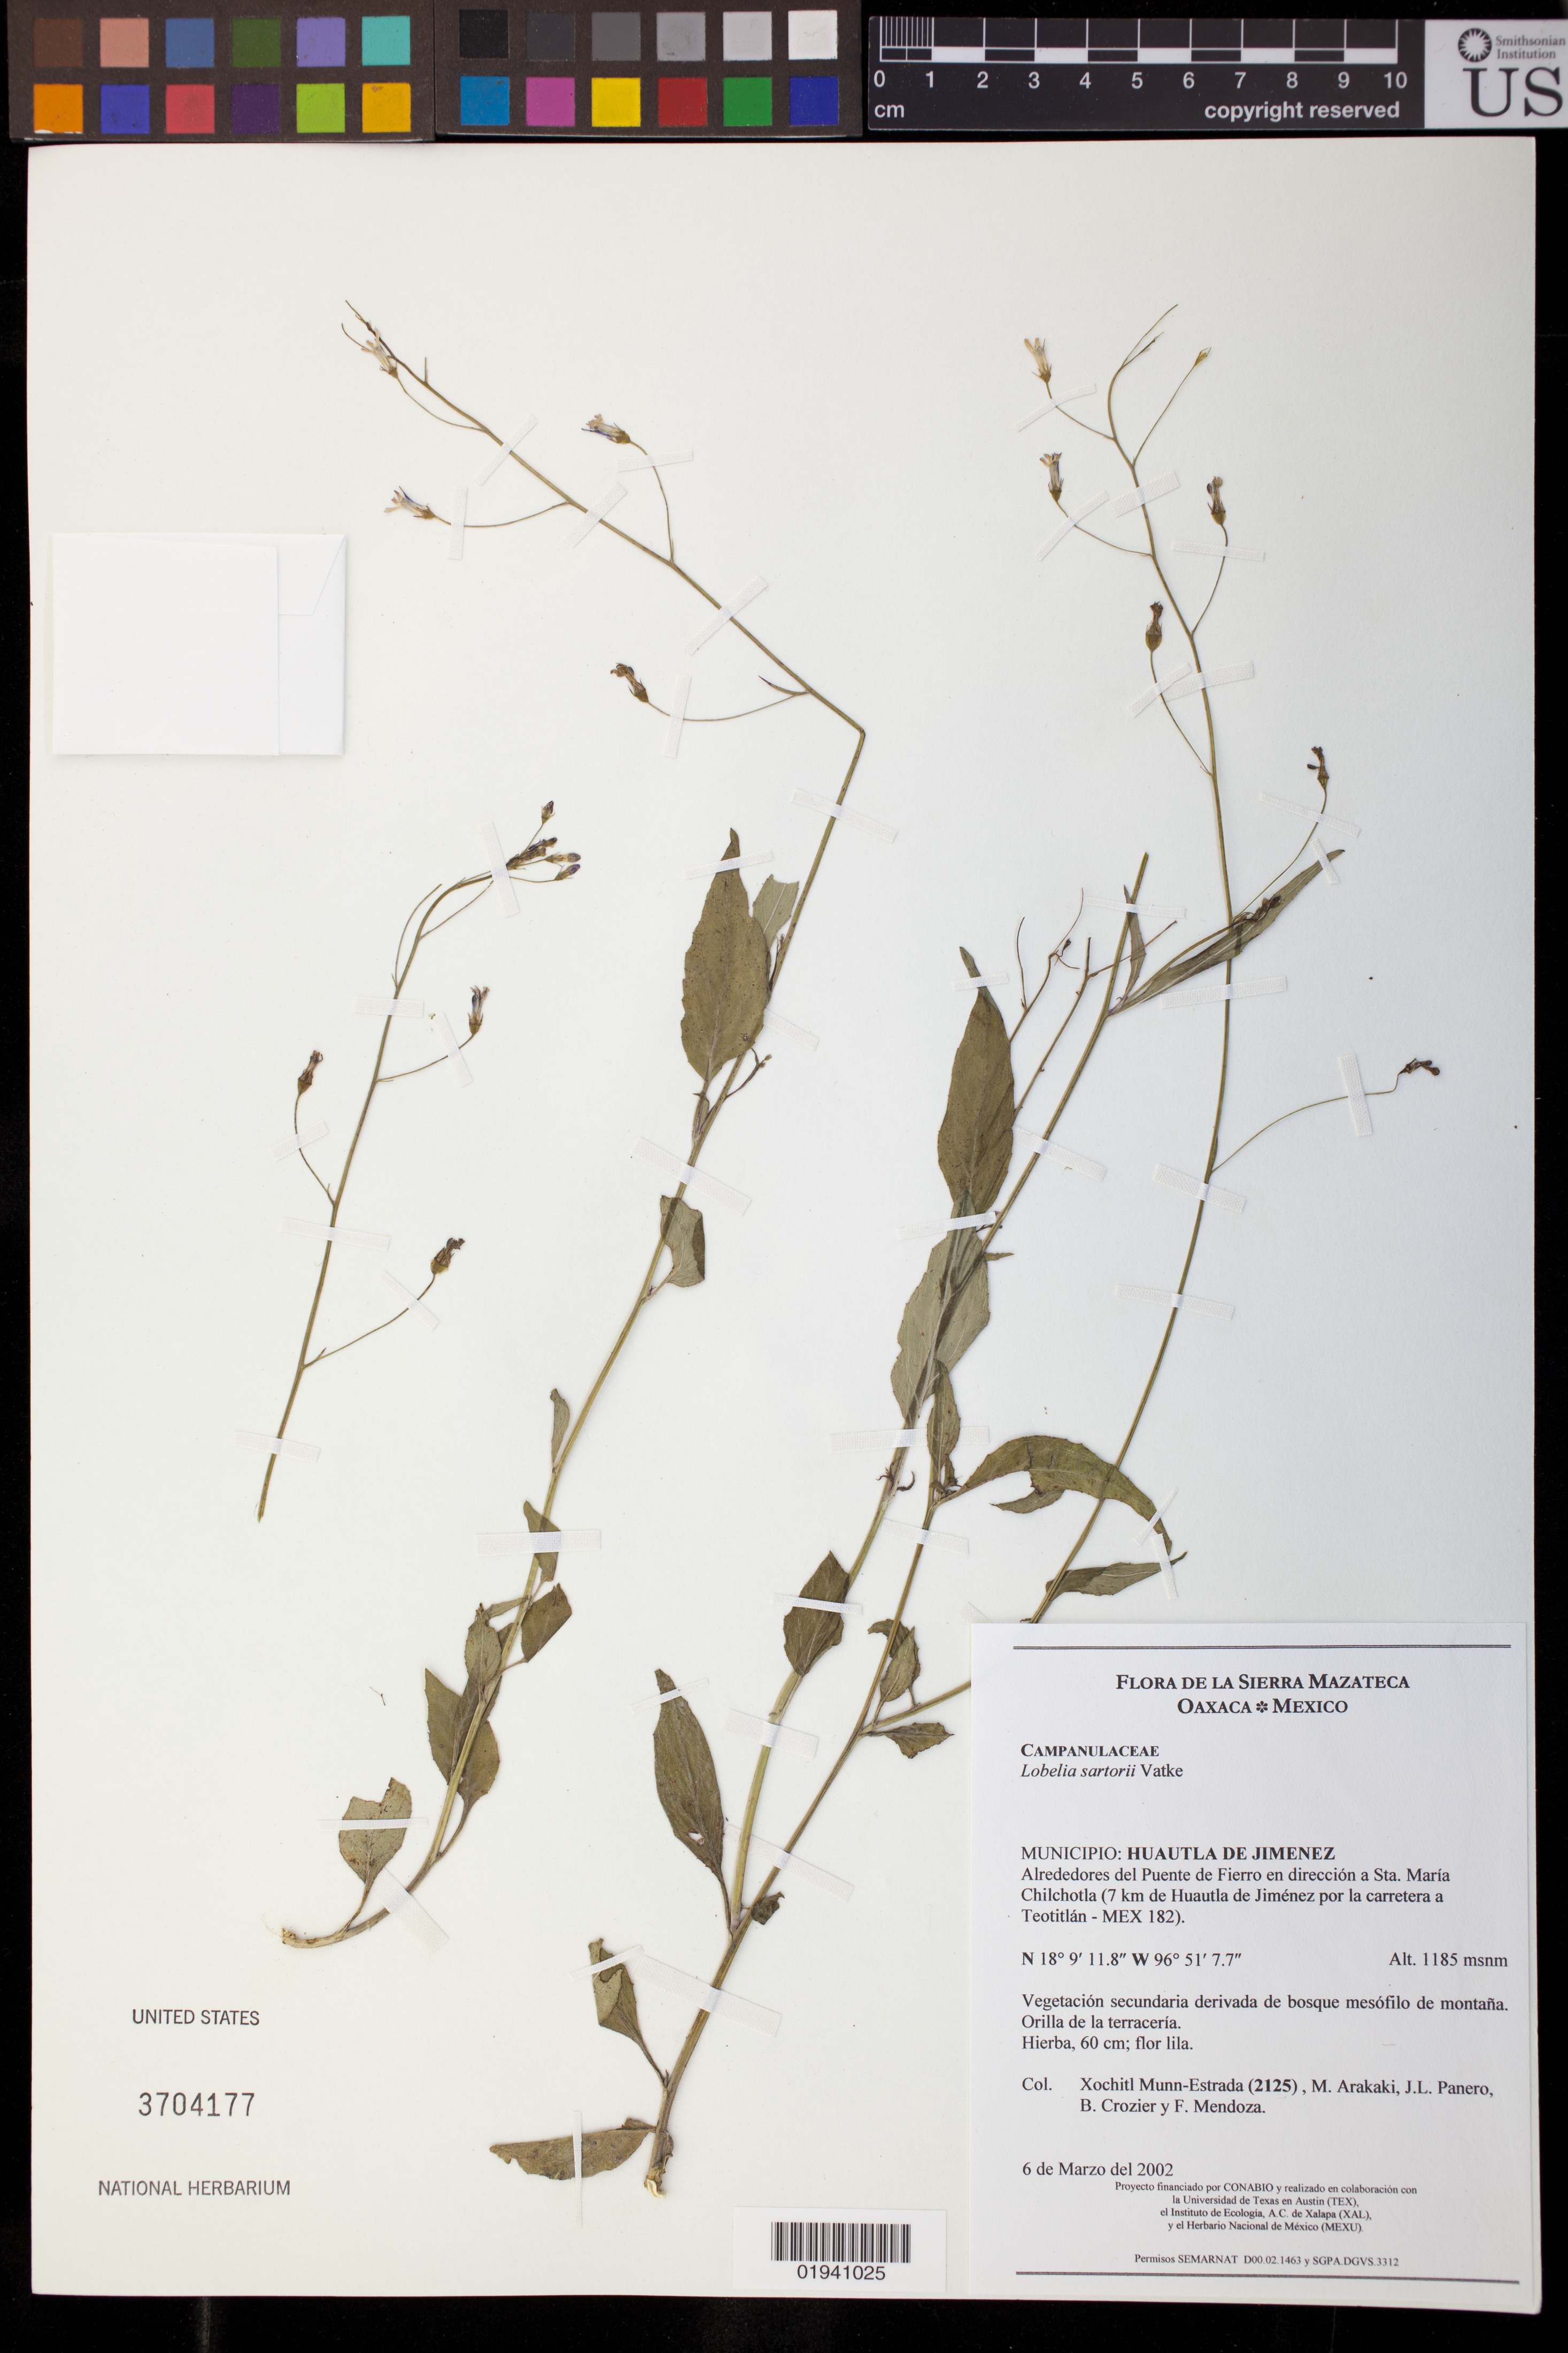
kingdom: Plantae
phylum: Tracheophyta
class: Magnoliopsida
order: Asterales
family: Campanulaceae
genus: Lobelia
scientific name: Lobelia sartorii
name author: Vatke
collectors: X. Munn-Estrada, M. Arakaki, J. L. Panero, B. Crozier & F. Mendoza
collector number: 2125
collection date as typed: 6 de Marzo del 2002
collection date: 2002-03-06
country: Mexico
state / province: Oaxaca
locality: Municipio: Huautla de Jimenez, Alrededores del Puente de Fierro en direccion a Sta. Maria Chilchotla (7 km de Huautla de Jimenez por la carretera a Teotitlan - MEX 182).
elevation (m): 1185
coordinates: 18 09 11.8 N, 96 51 7.7 W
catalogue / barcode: US 3704177